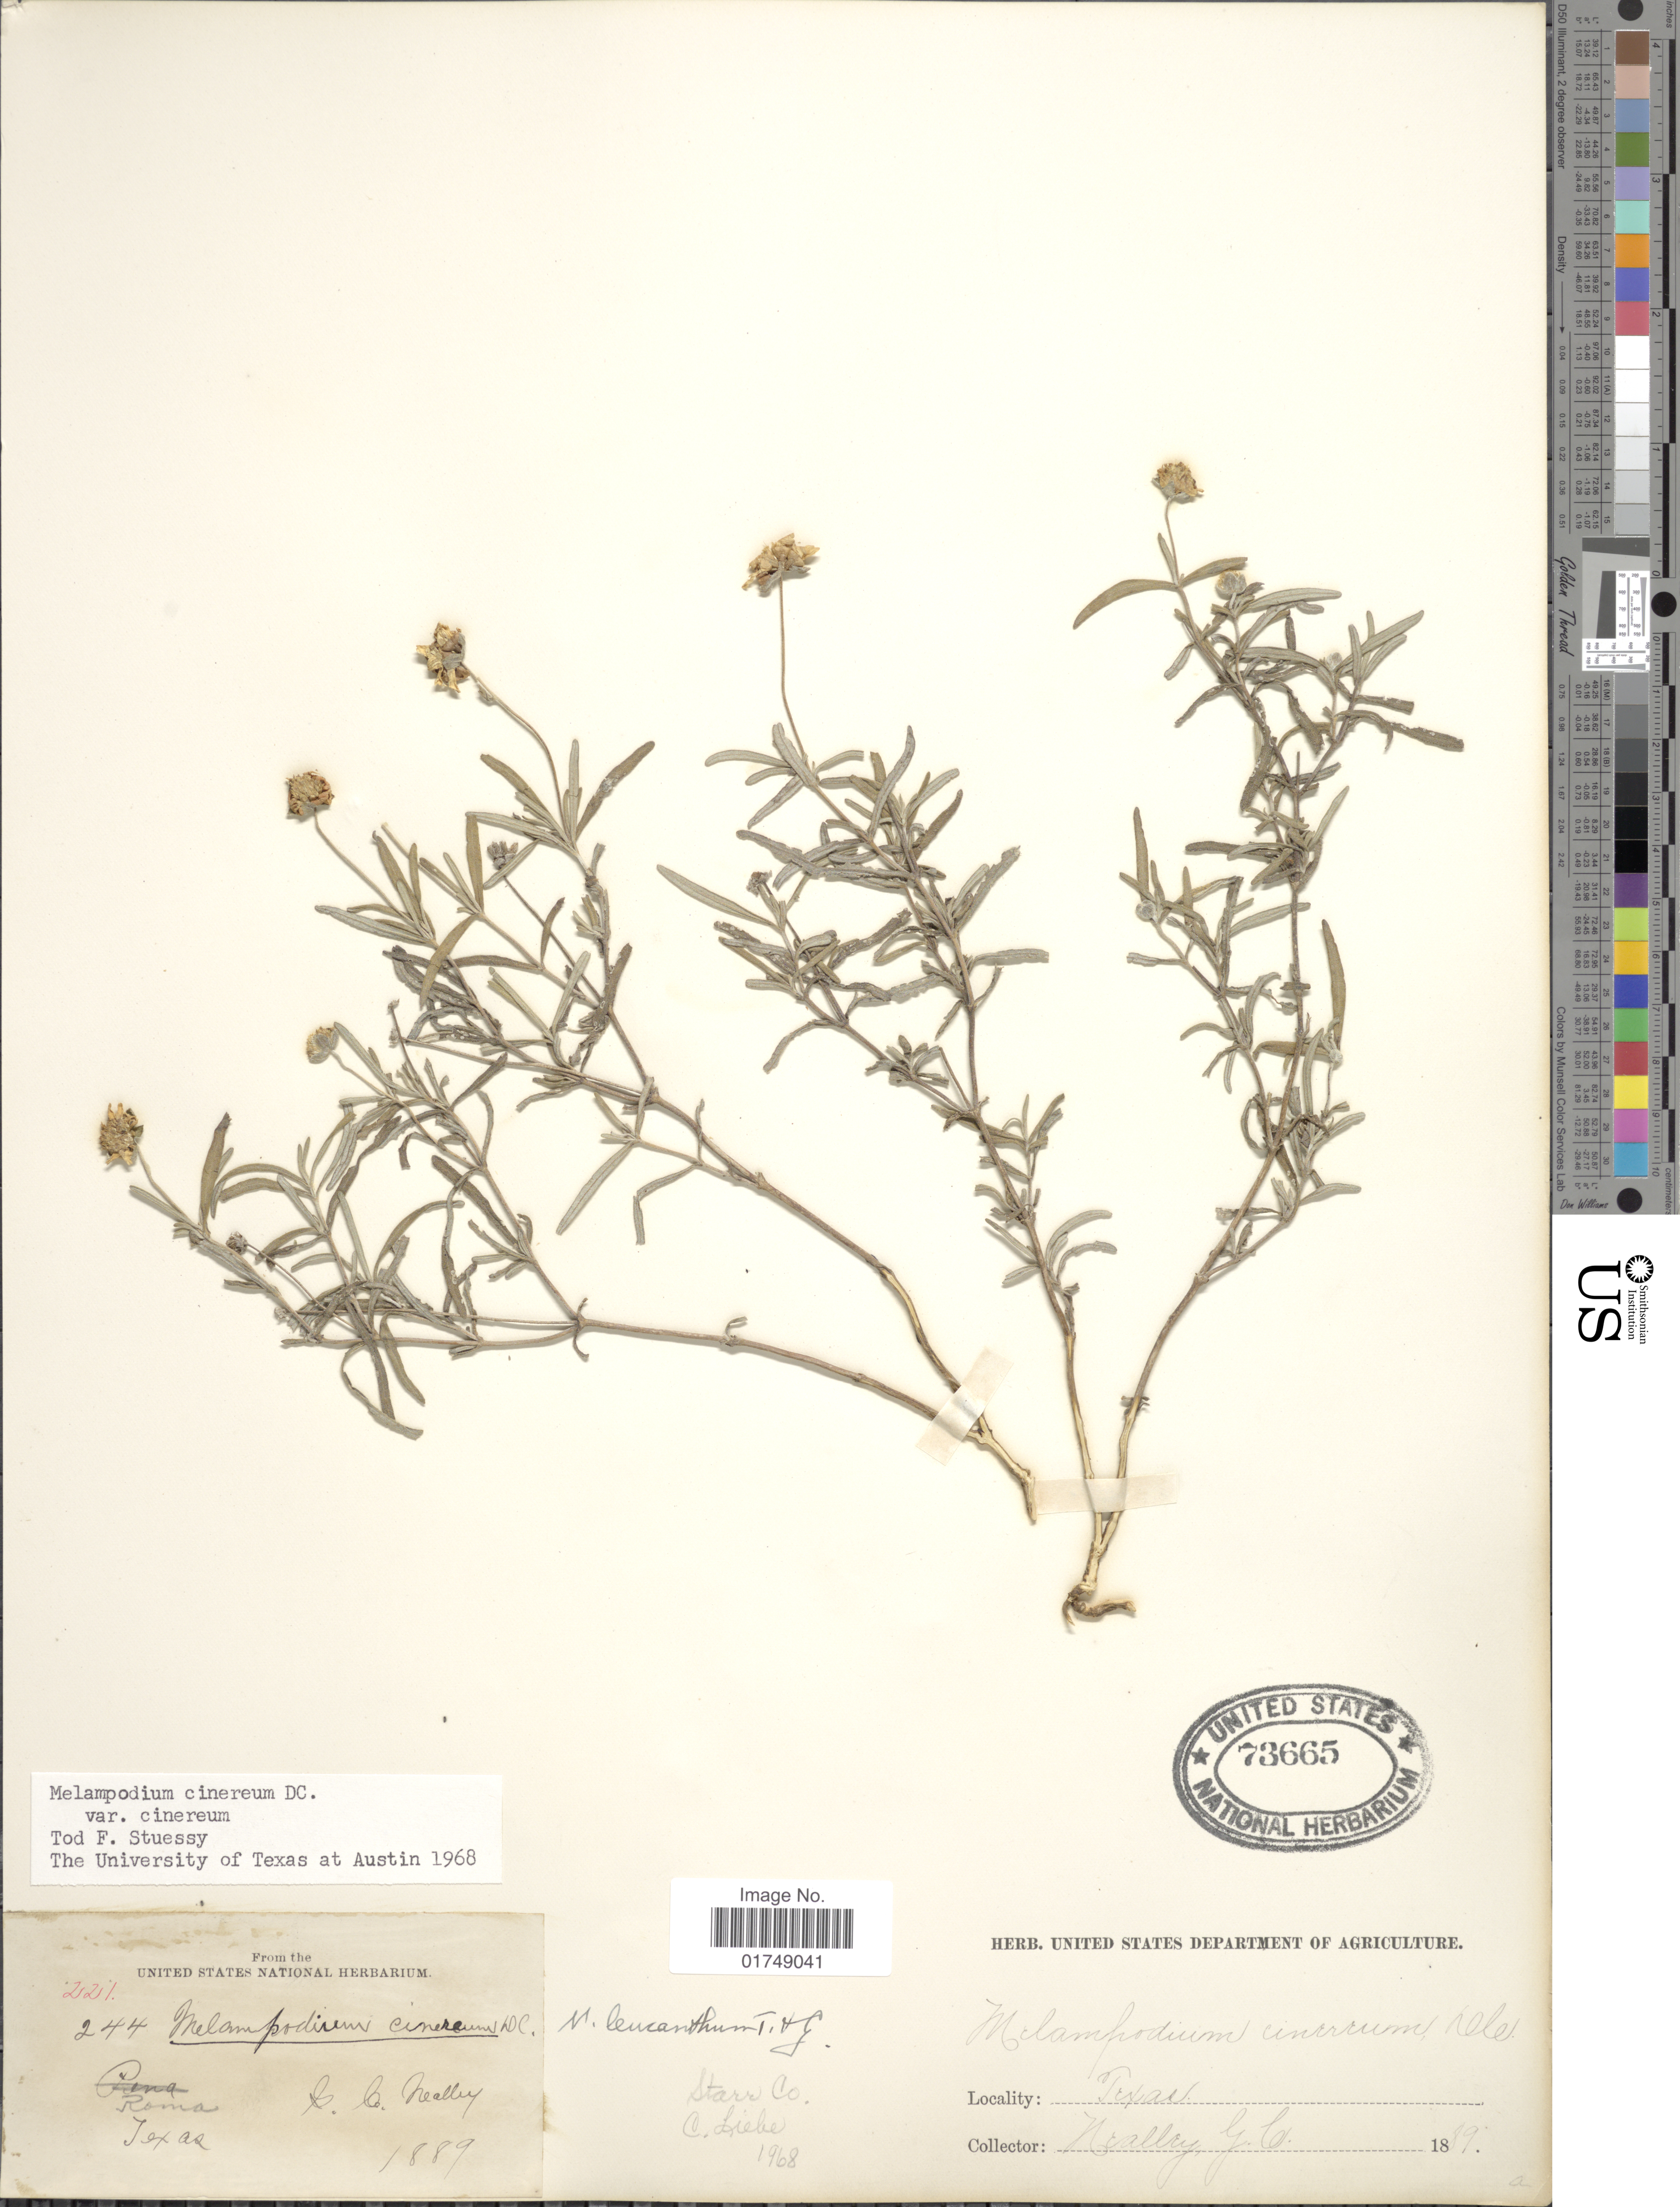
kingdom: Plantae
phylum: Tracheophyta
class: Magnoliopsida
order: Asterales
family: Asteraceae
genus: Melampodium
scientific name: Melampodium cinereum var. cinereum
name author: DC.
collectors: G. C. Nealley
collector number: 221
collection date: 1889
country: United States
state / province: Texas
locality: Roma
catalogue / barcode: US 73665